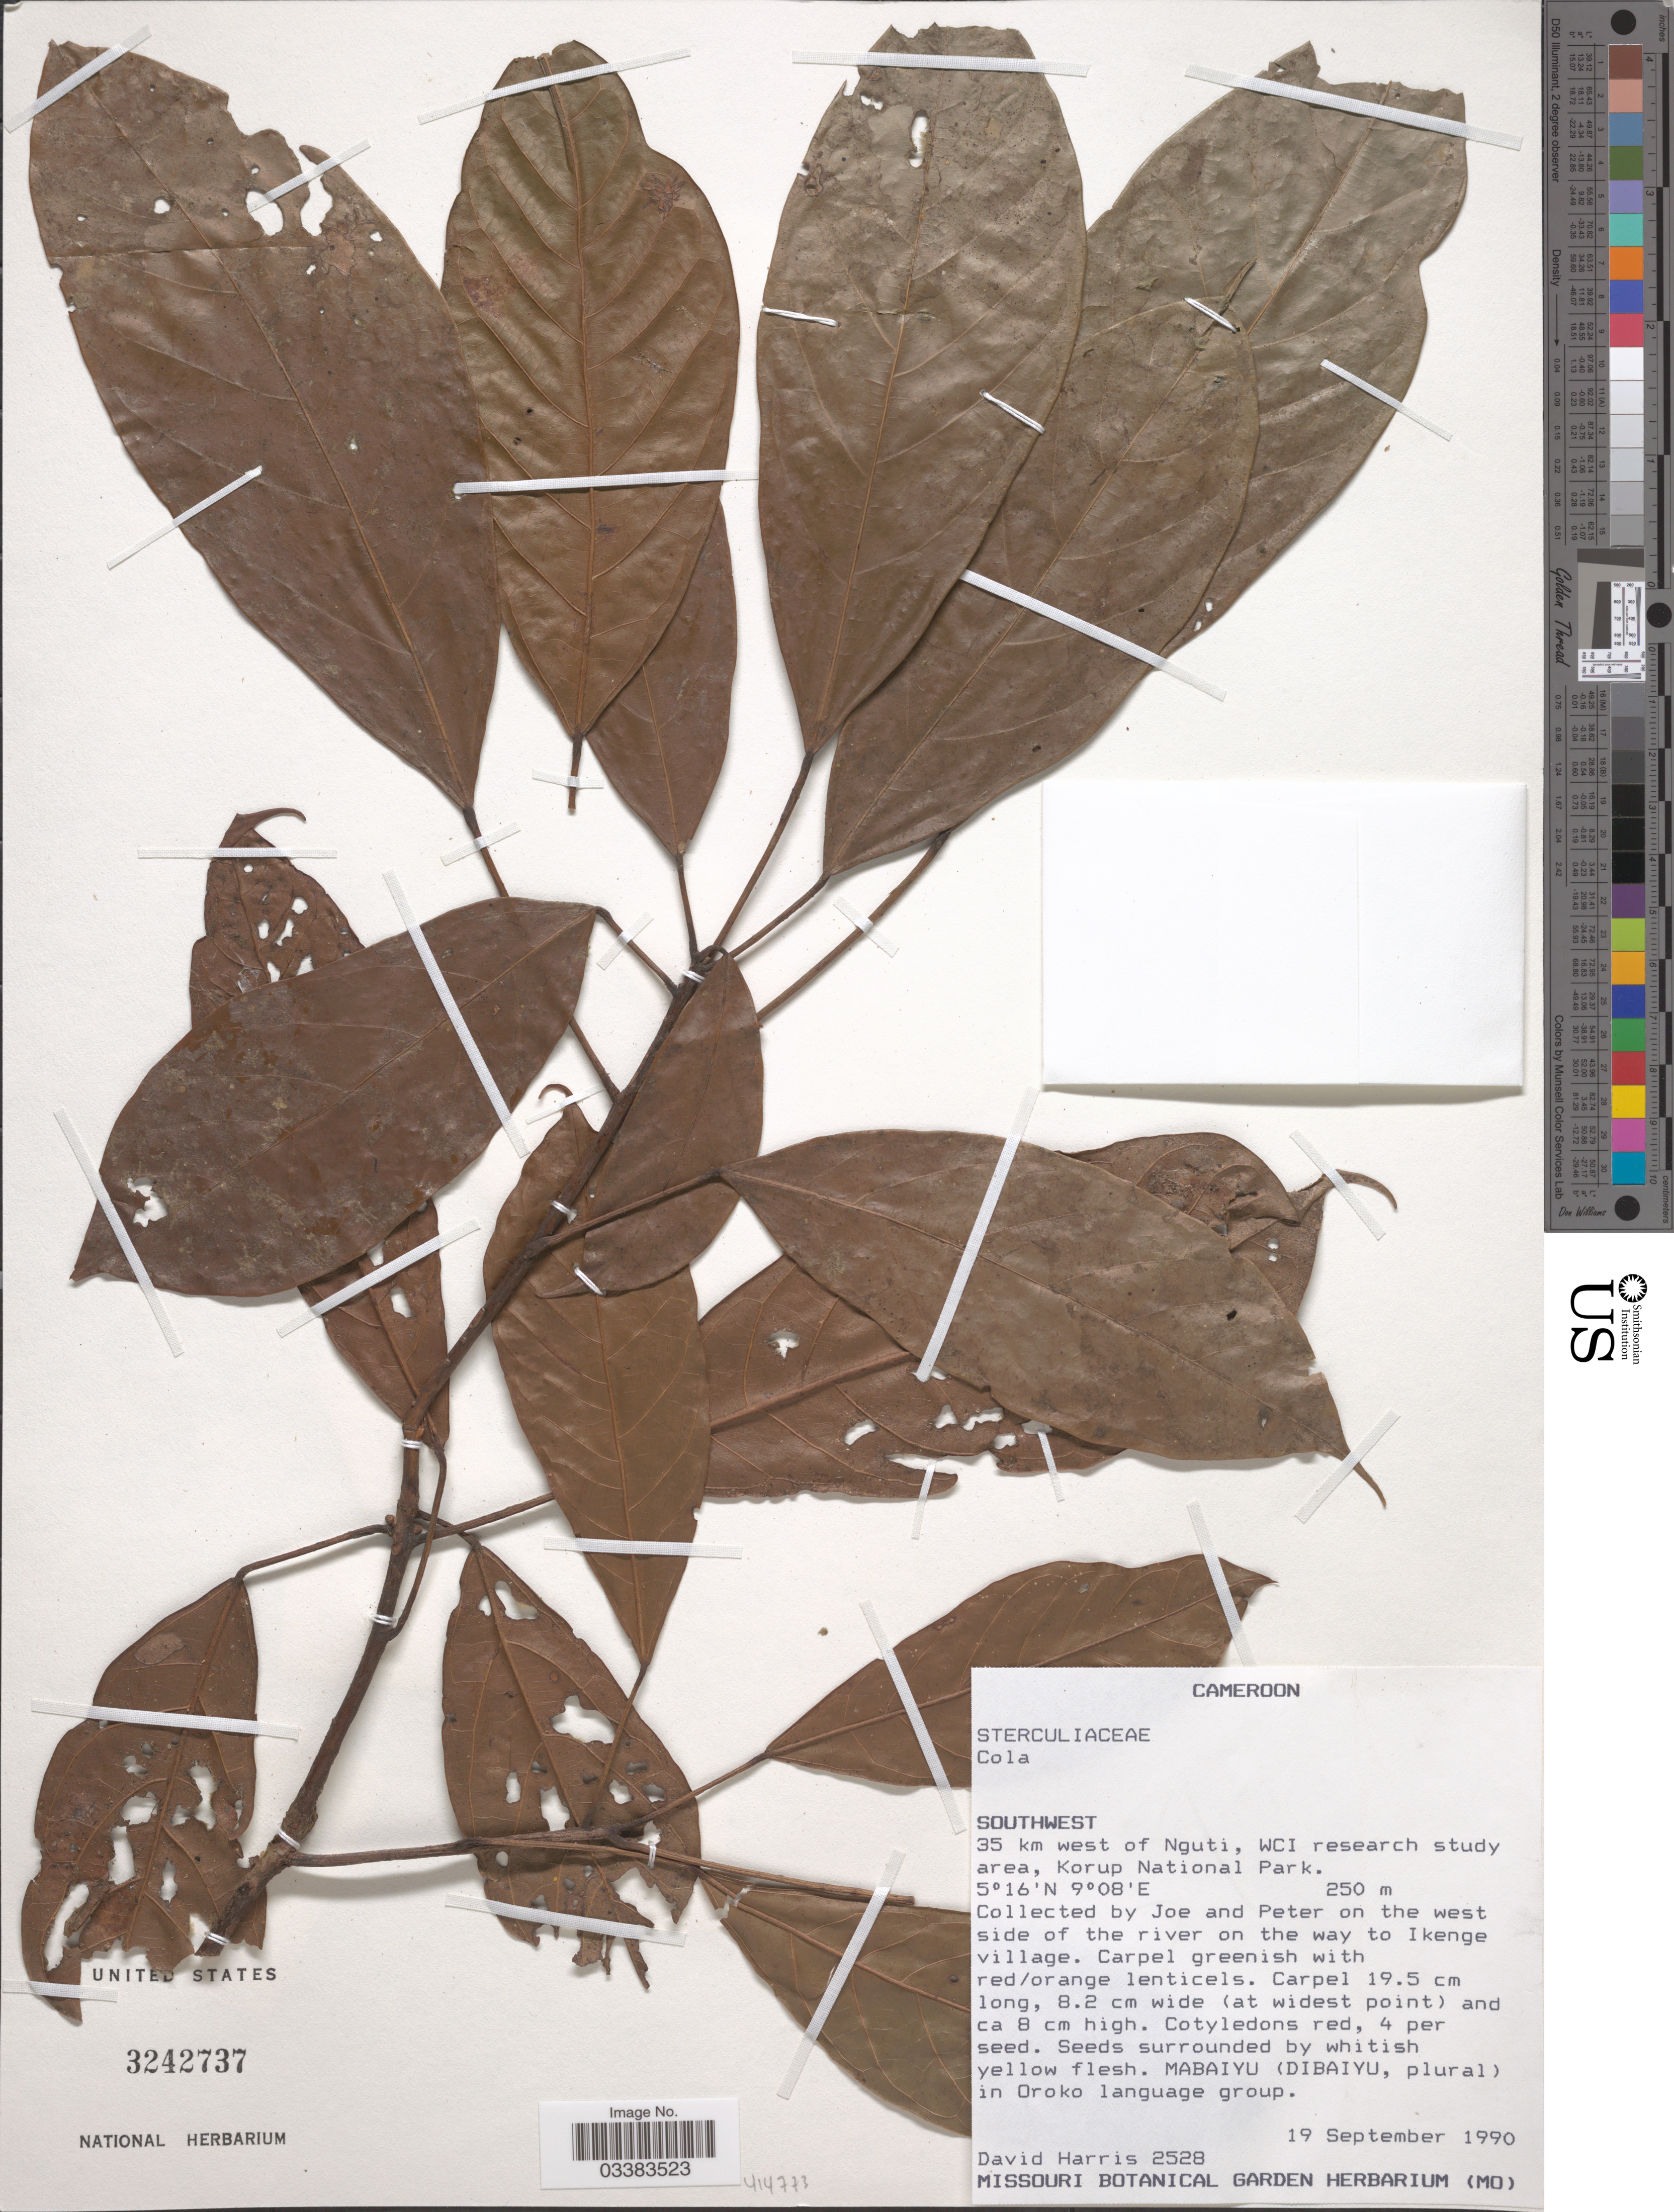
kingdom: Plantae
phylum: Tracheophyta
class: Magnoliopsida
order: Malvales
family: Malvaceae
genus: Cola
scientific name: Cola sp.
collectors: D. Harris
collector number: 2528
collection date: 1990-09-19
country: Cameroon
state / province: Sud-Ouest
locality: Southwest. 35 km west of Nguti, WCI research study area, Korup National Park. Collected by Joe and Peter on the west side of the river on the way to Ikenge village.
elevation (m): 250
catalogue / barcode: US 3242737